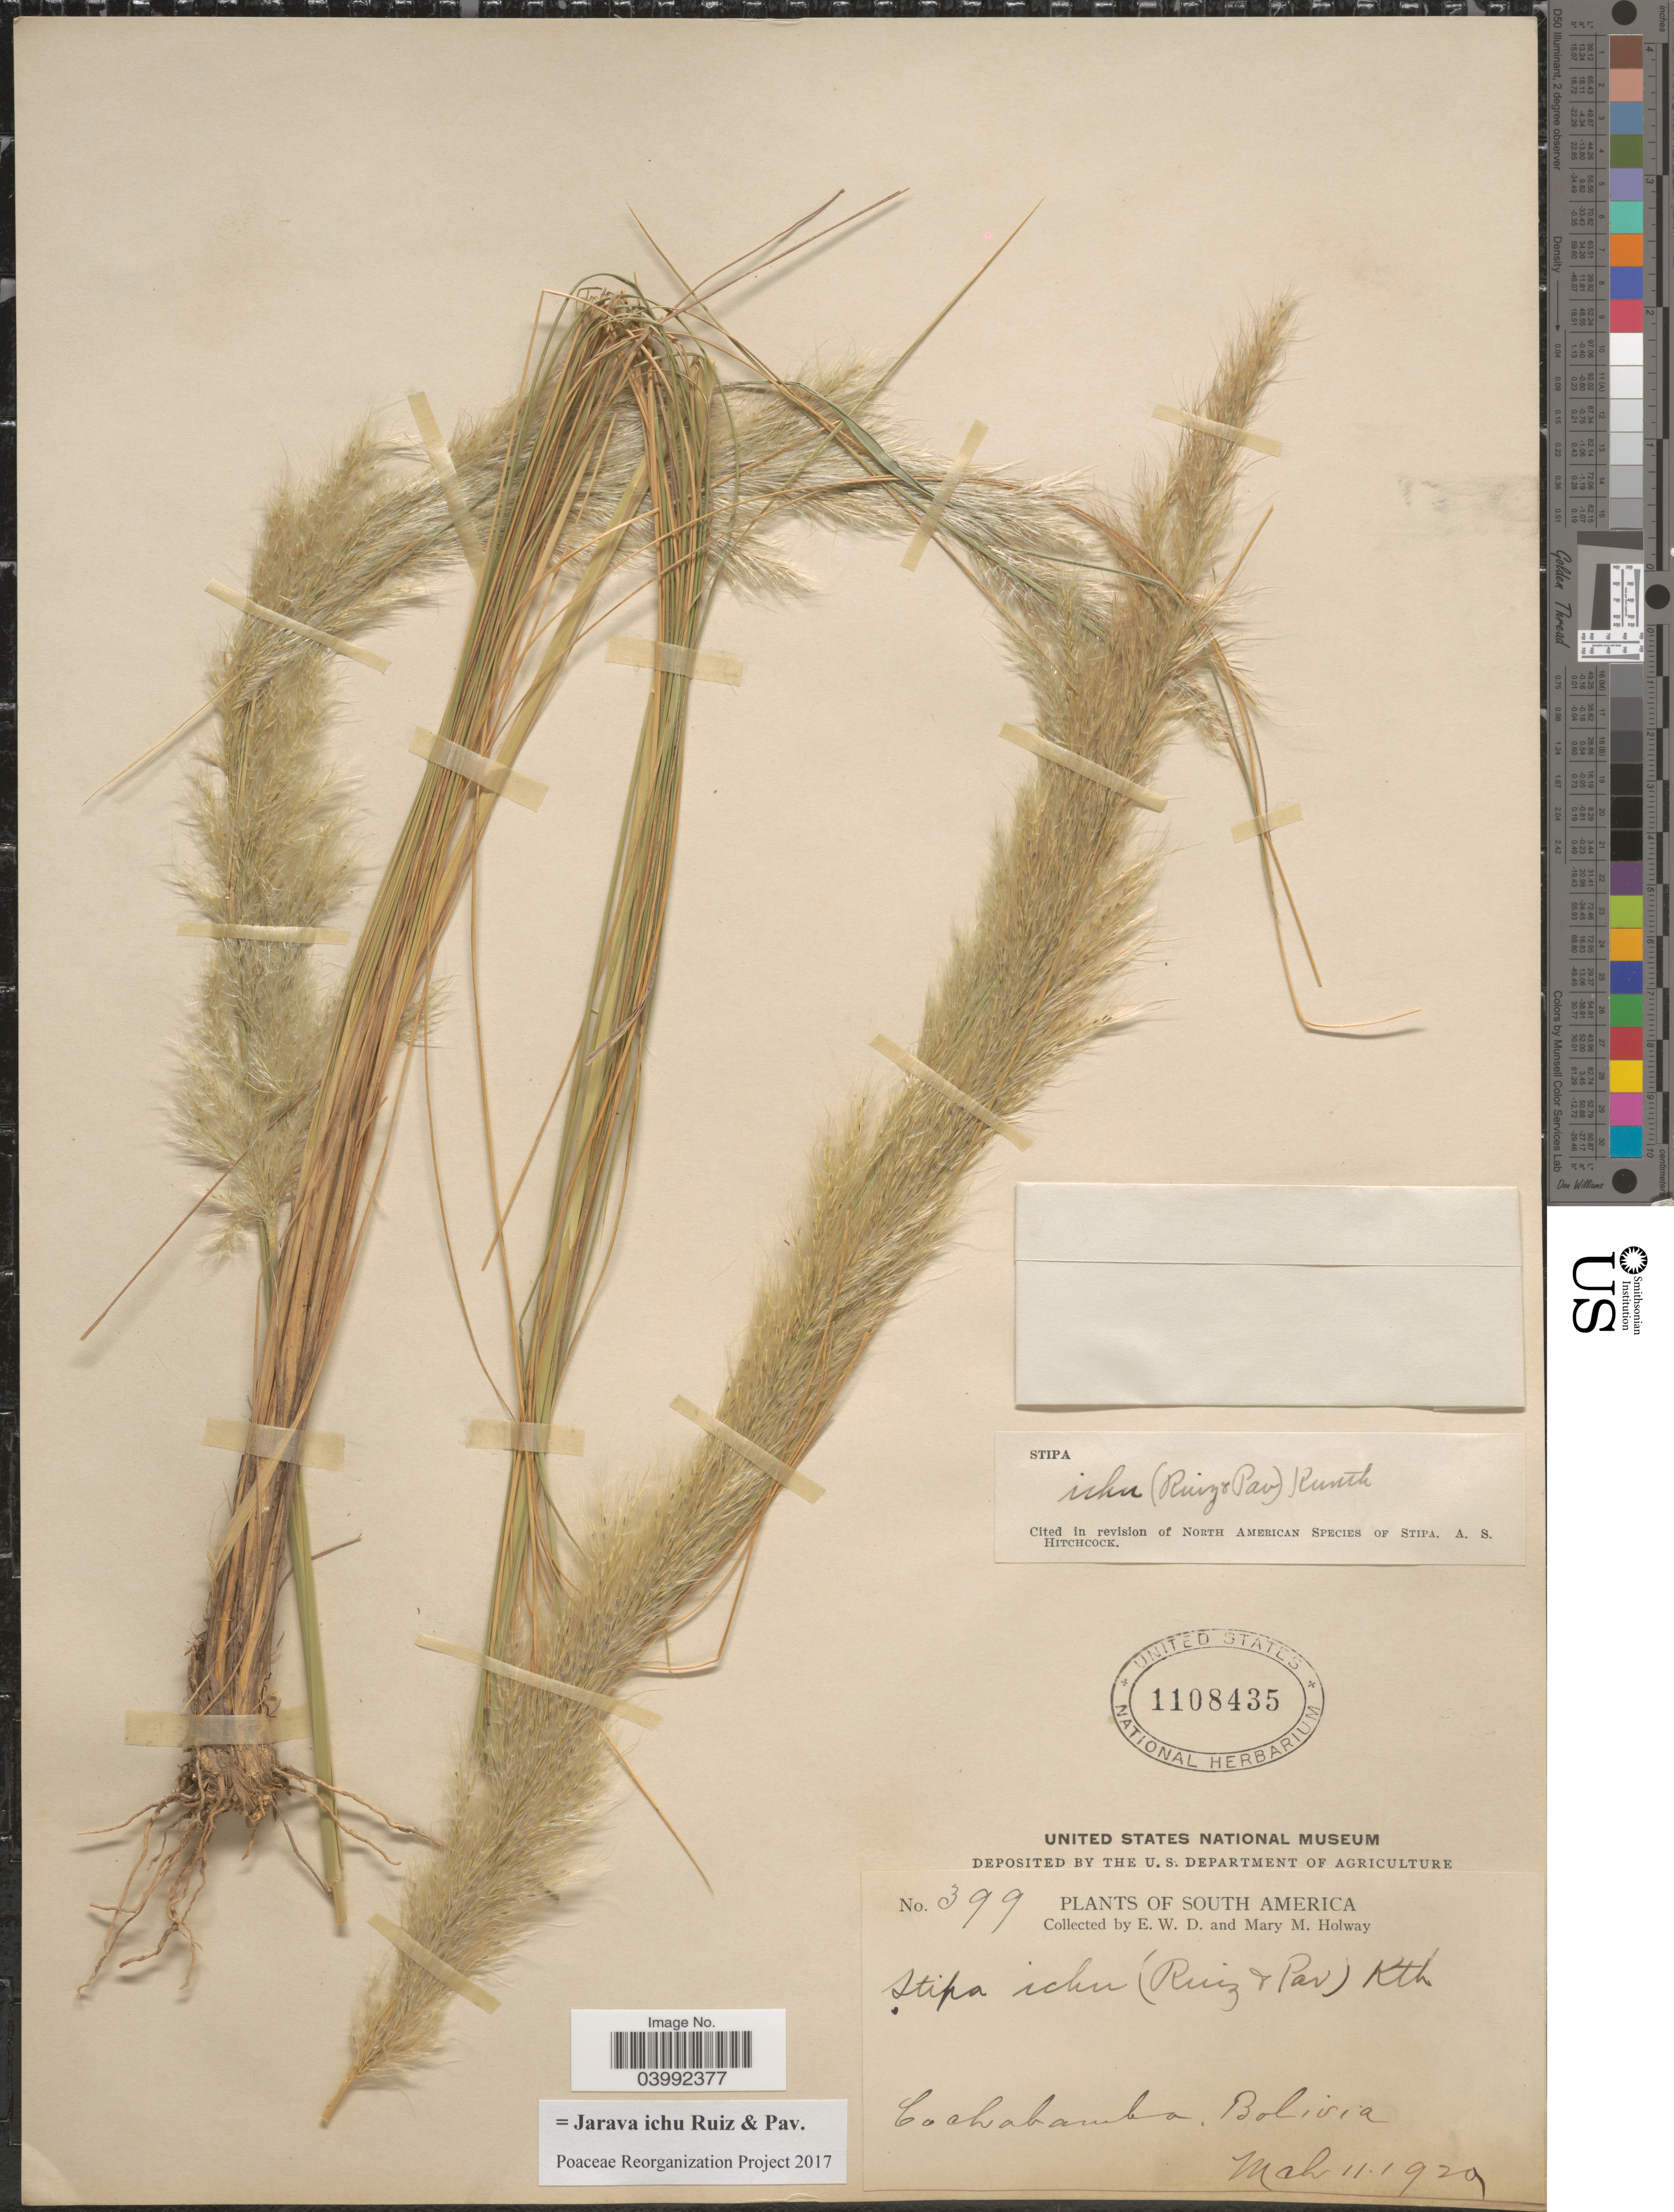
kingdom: Plantae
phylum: Tracheophyta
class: Liliopsida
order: Poales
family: Poaceae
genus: Jarava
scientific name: Jarava ichu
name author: Ruiz & Pav.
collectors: E. W. D. Holway & M. M. Holway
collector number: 399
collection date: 1920-03-11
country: Bolivia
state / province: Cochabamba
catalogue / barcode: US 1108435